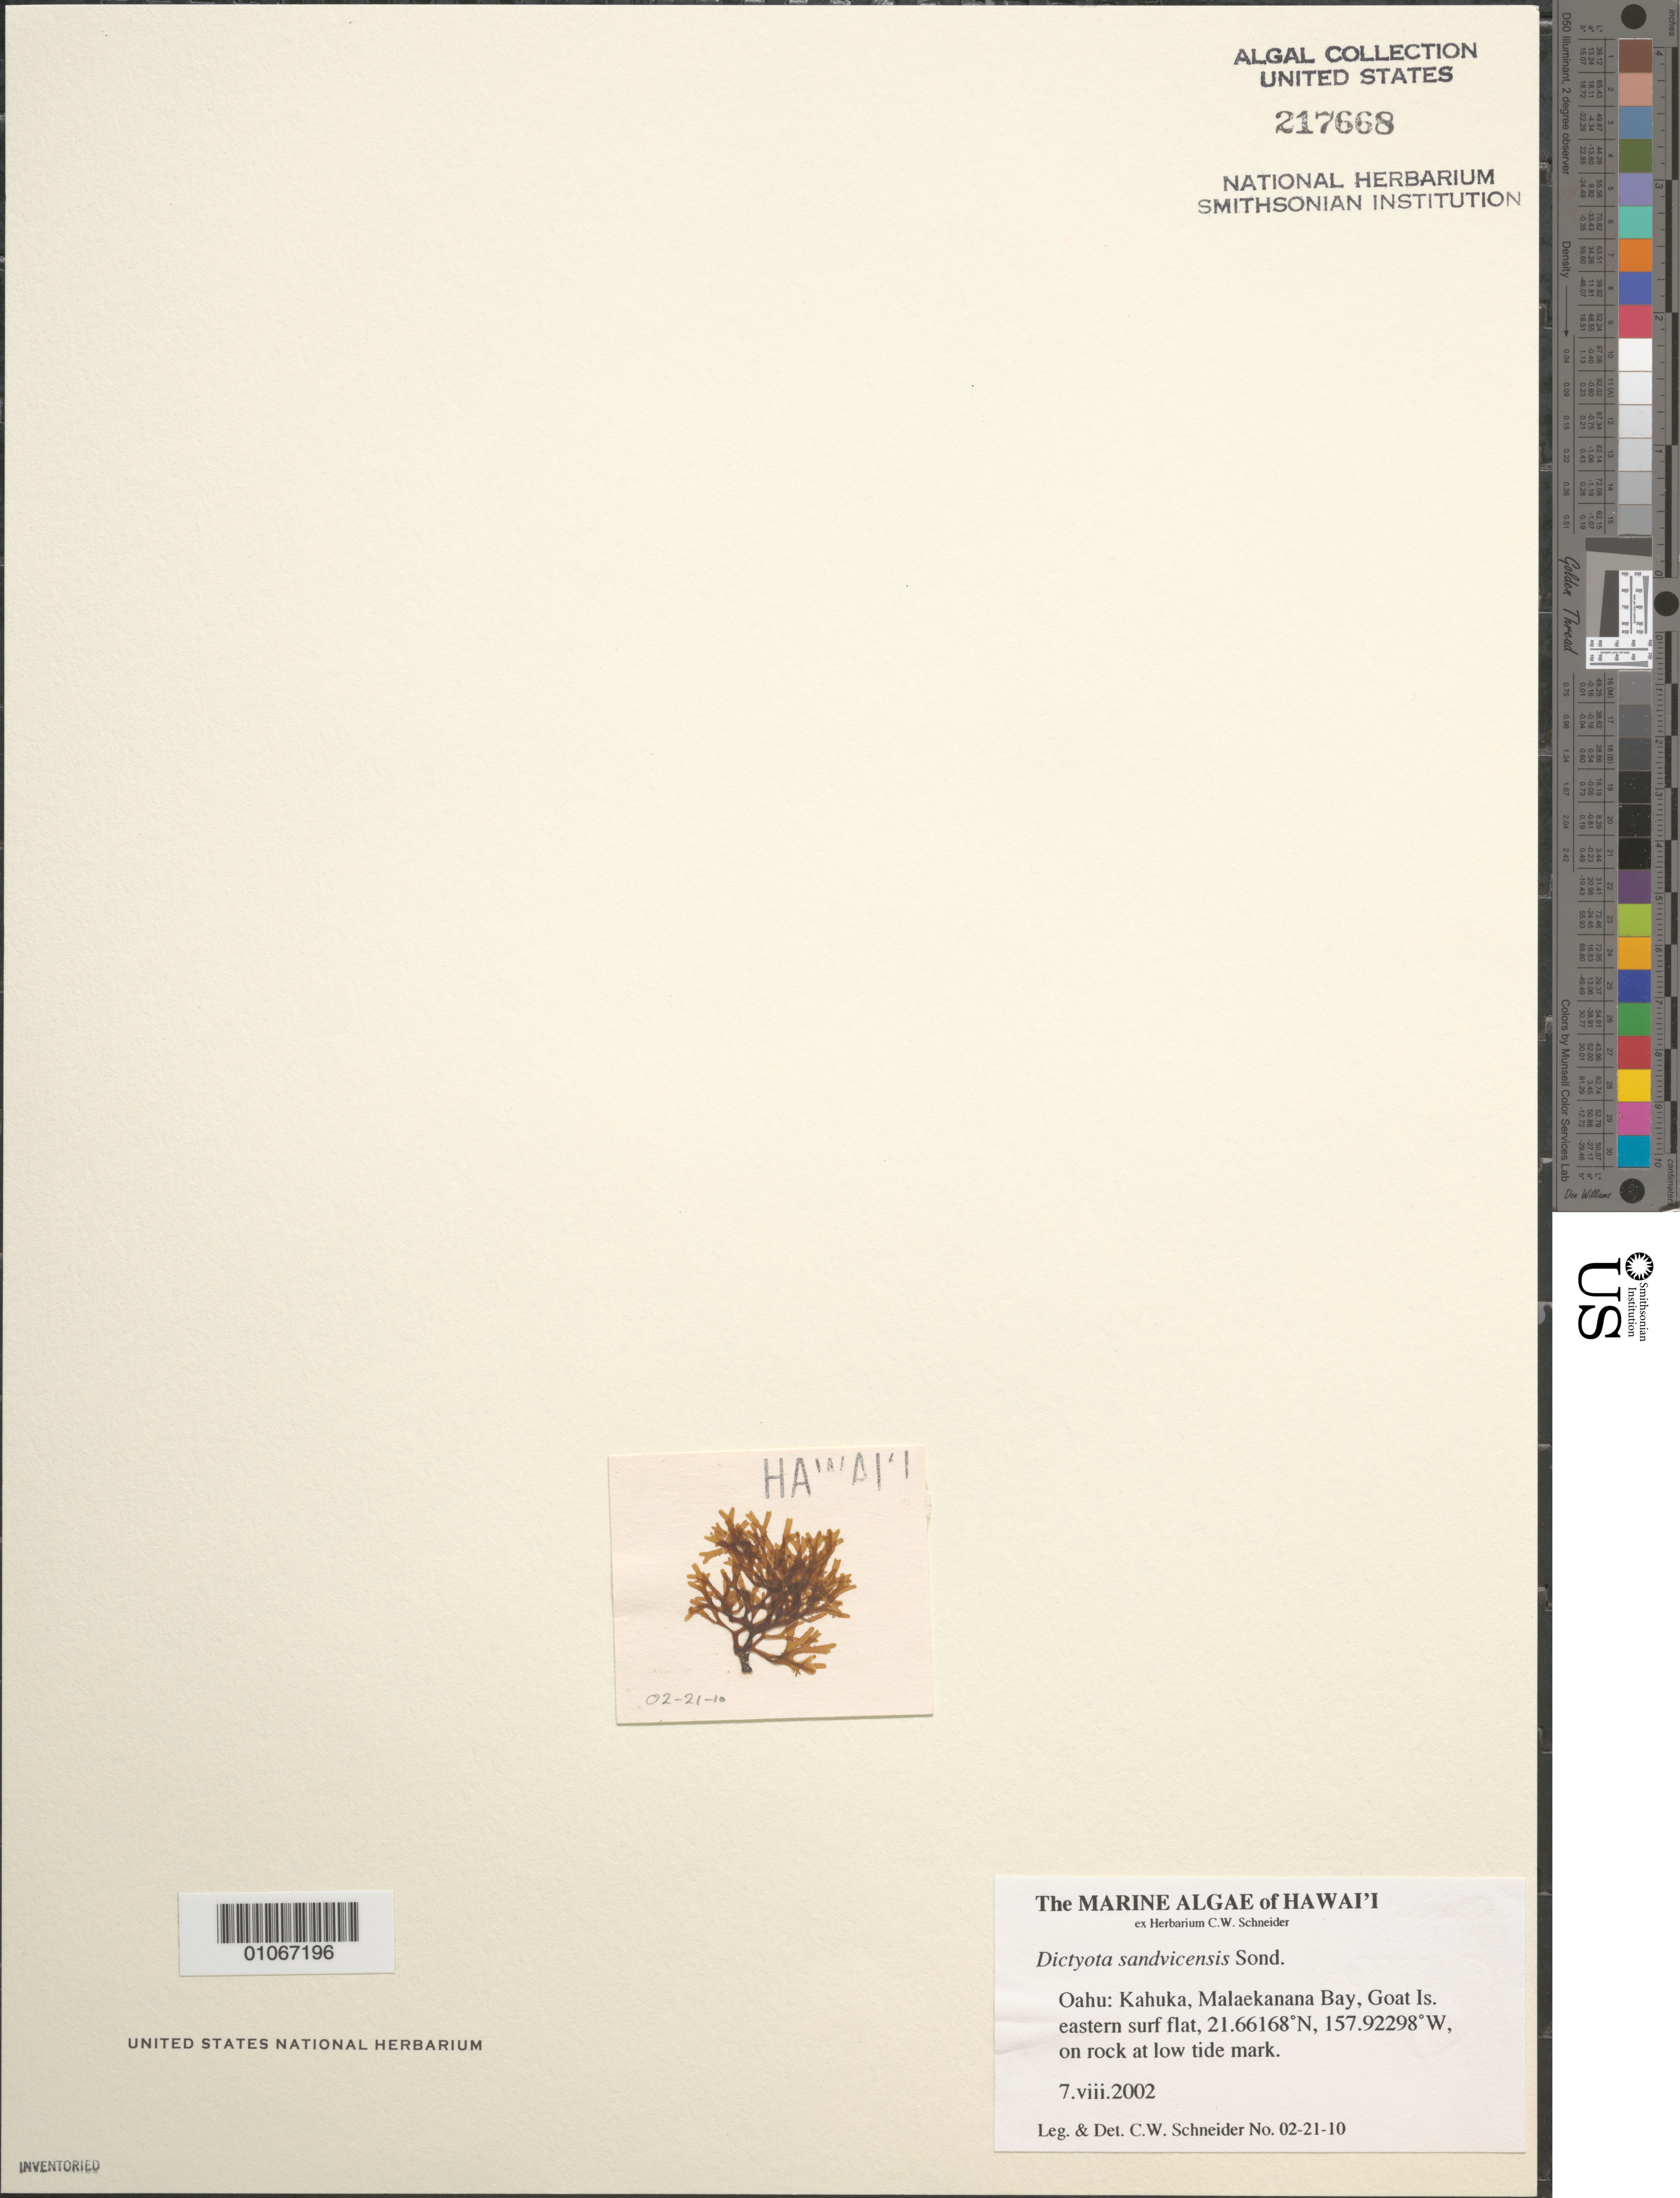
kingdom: Chromista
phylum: Ochrophyta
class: Phaeophyceae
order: Dictyotales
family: Dictyotaceae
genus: Dictyota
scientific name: Dictyota sandvicensis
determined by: Schneider, C. W.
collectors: C. W. Schneider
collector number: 02-21-10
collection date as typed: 07 Aug 2002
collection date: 2002-08-07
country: United States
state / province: Hawaii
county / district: Honolulu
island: Oahu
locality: Kahuka, Malaekanana Bay, Goat Island bay, eastern surf flat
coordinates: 21.66168 N, 157.92298 W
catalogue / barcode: US 217668